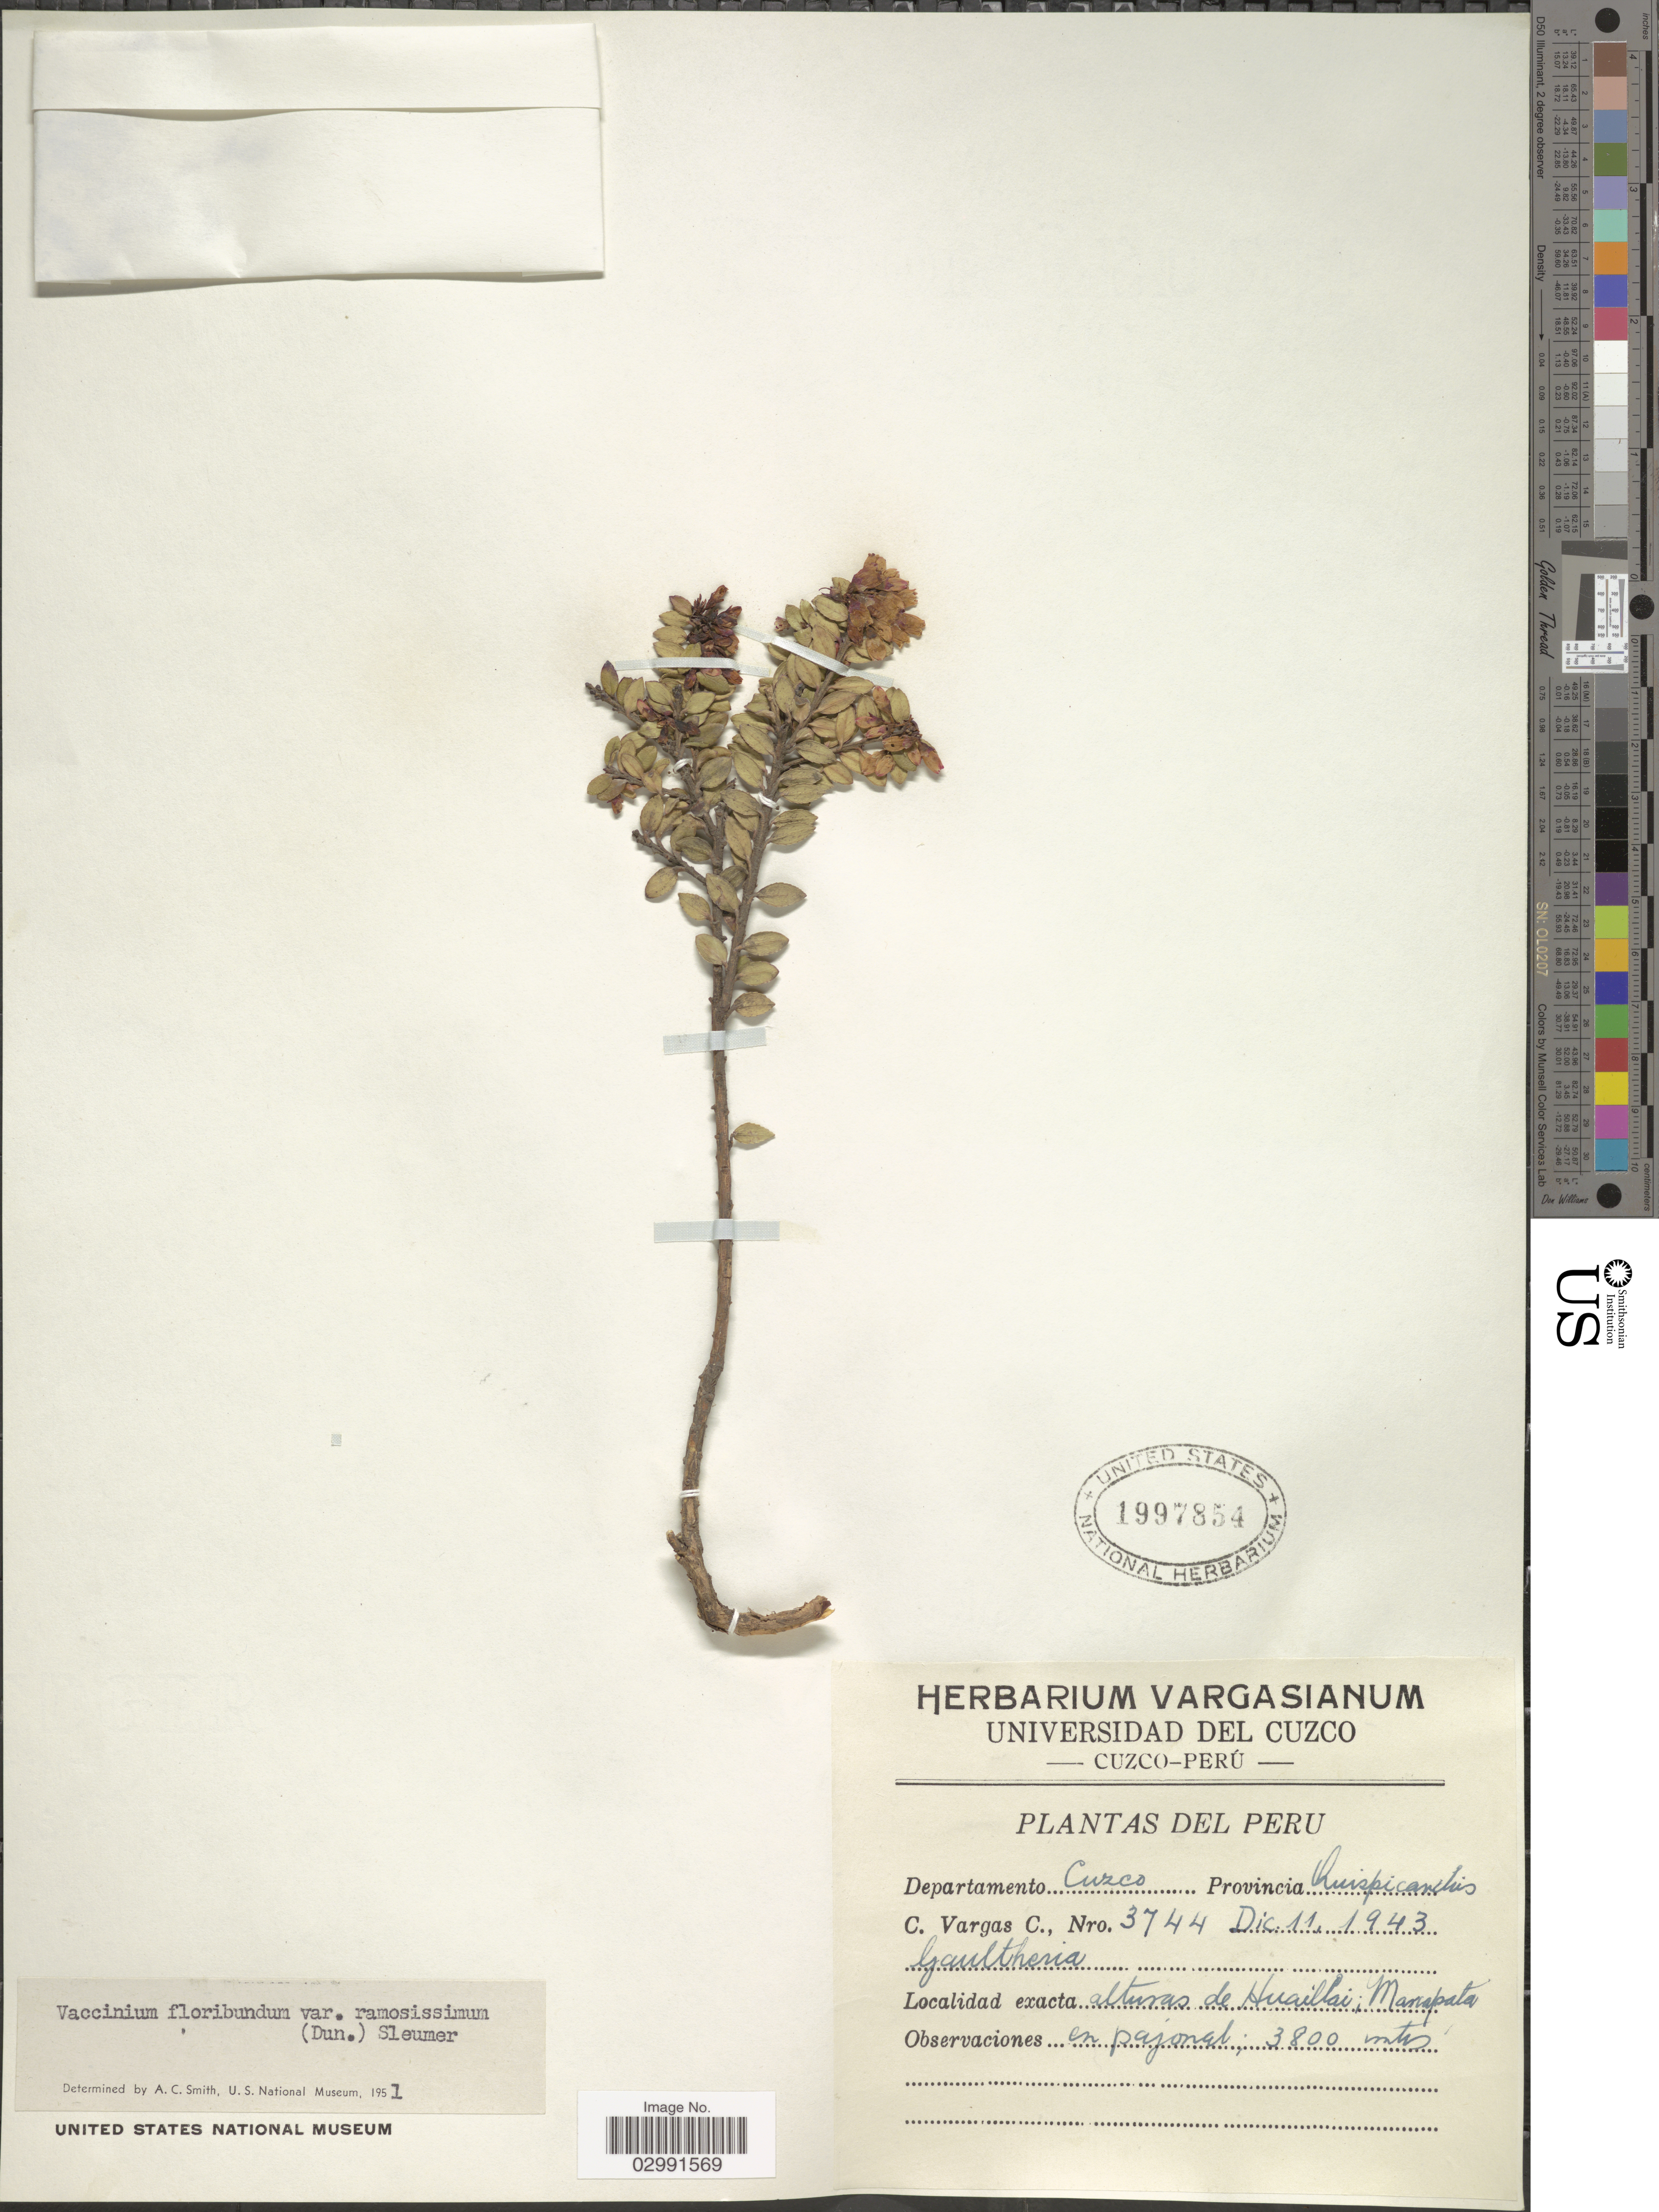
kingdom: Plantae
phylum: Tracheophyta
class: Magnoliopsida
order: Ericales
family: Ericaceae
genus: Vaccinium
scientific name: Vaccinium floribundum var. ramosissimum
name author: Kunth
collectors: C. Vargas Calderón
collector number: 3744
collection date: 1943-12-11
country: Peru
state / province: Cusco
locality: Departamento Cuzco, Provincia Chispicanchis, alturas de Huaillai, Manapata.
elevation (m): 3800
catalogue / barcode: US 1997854